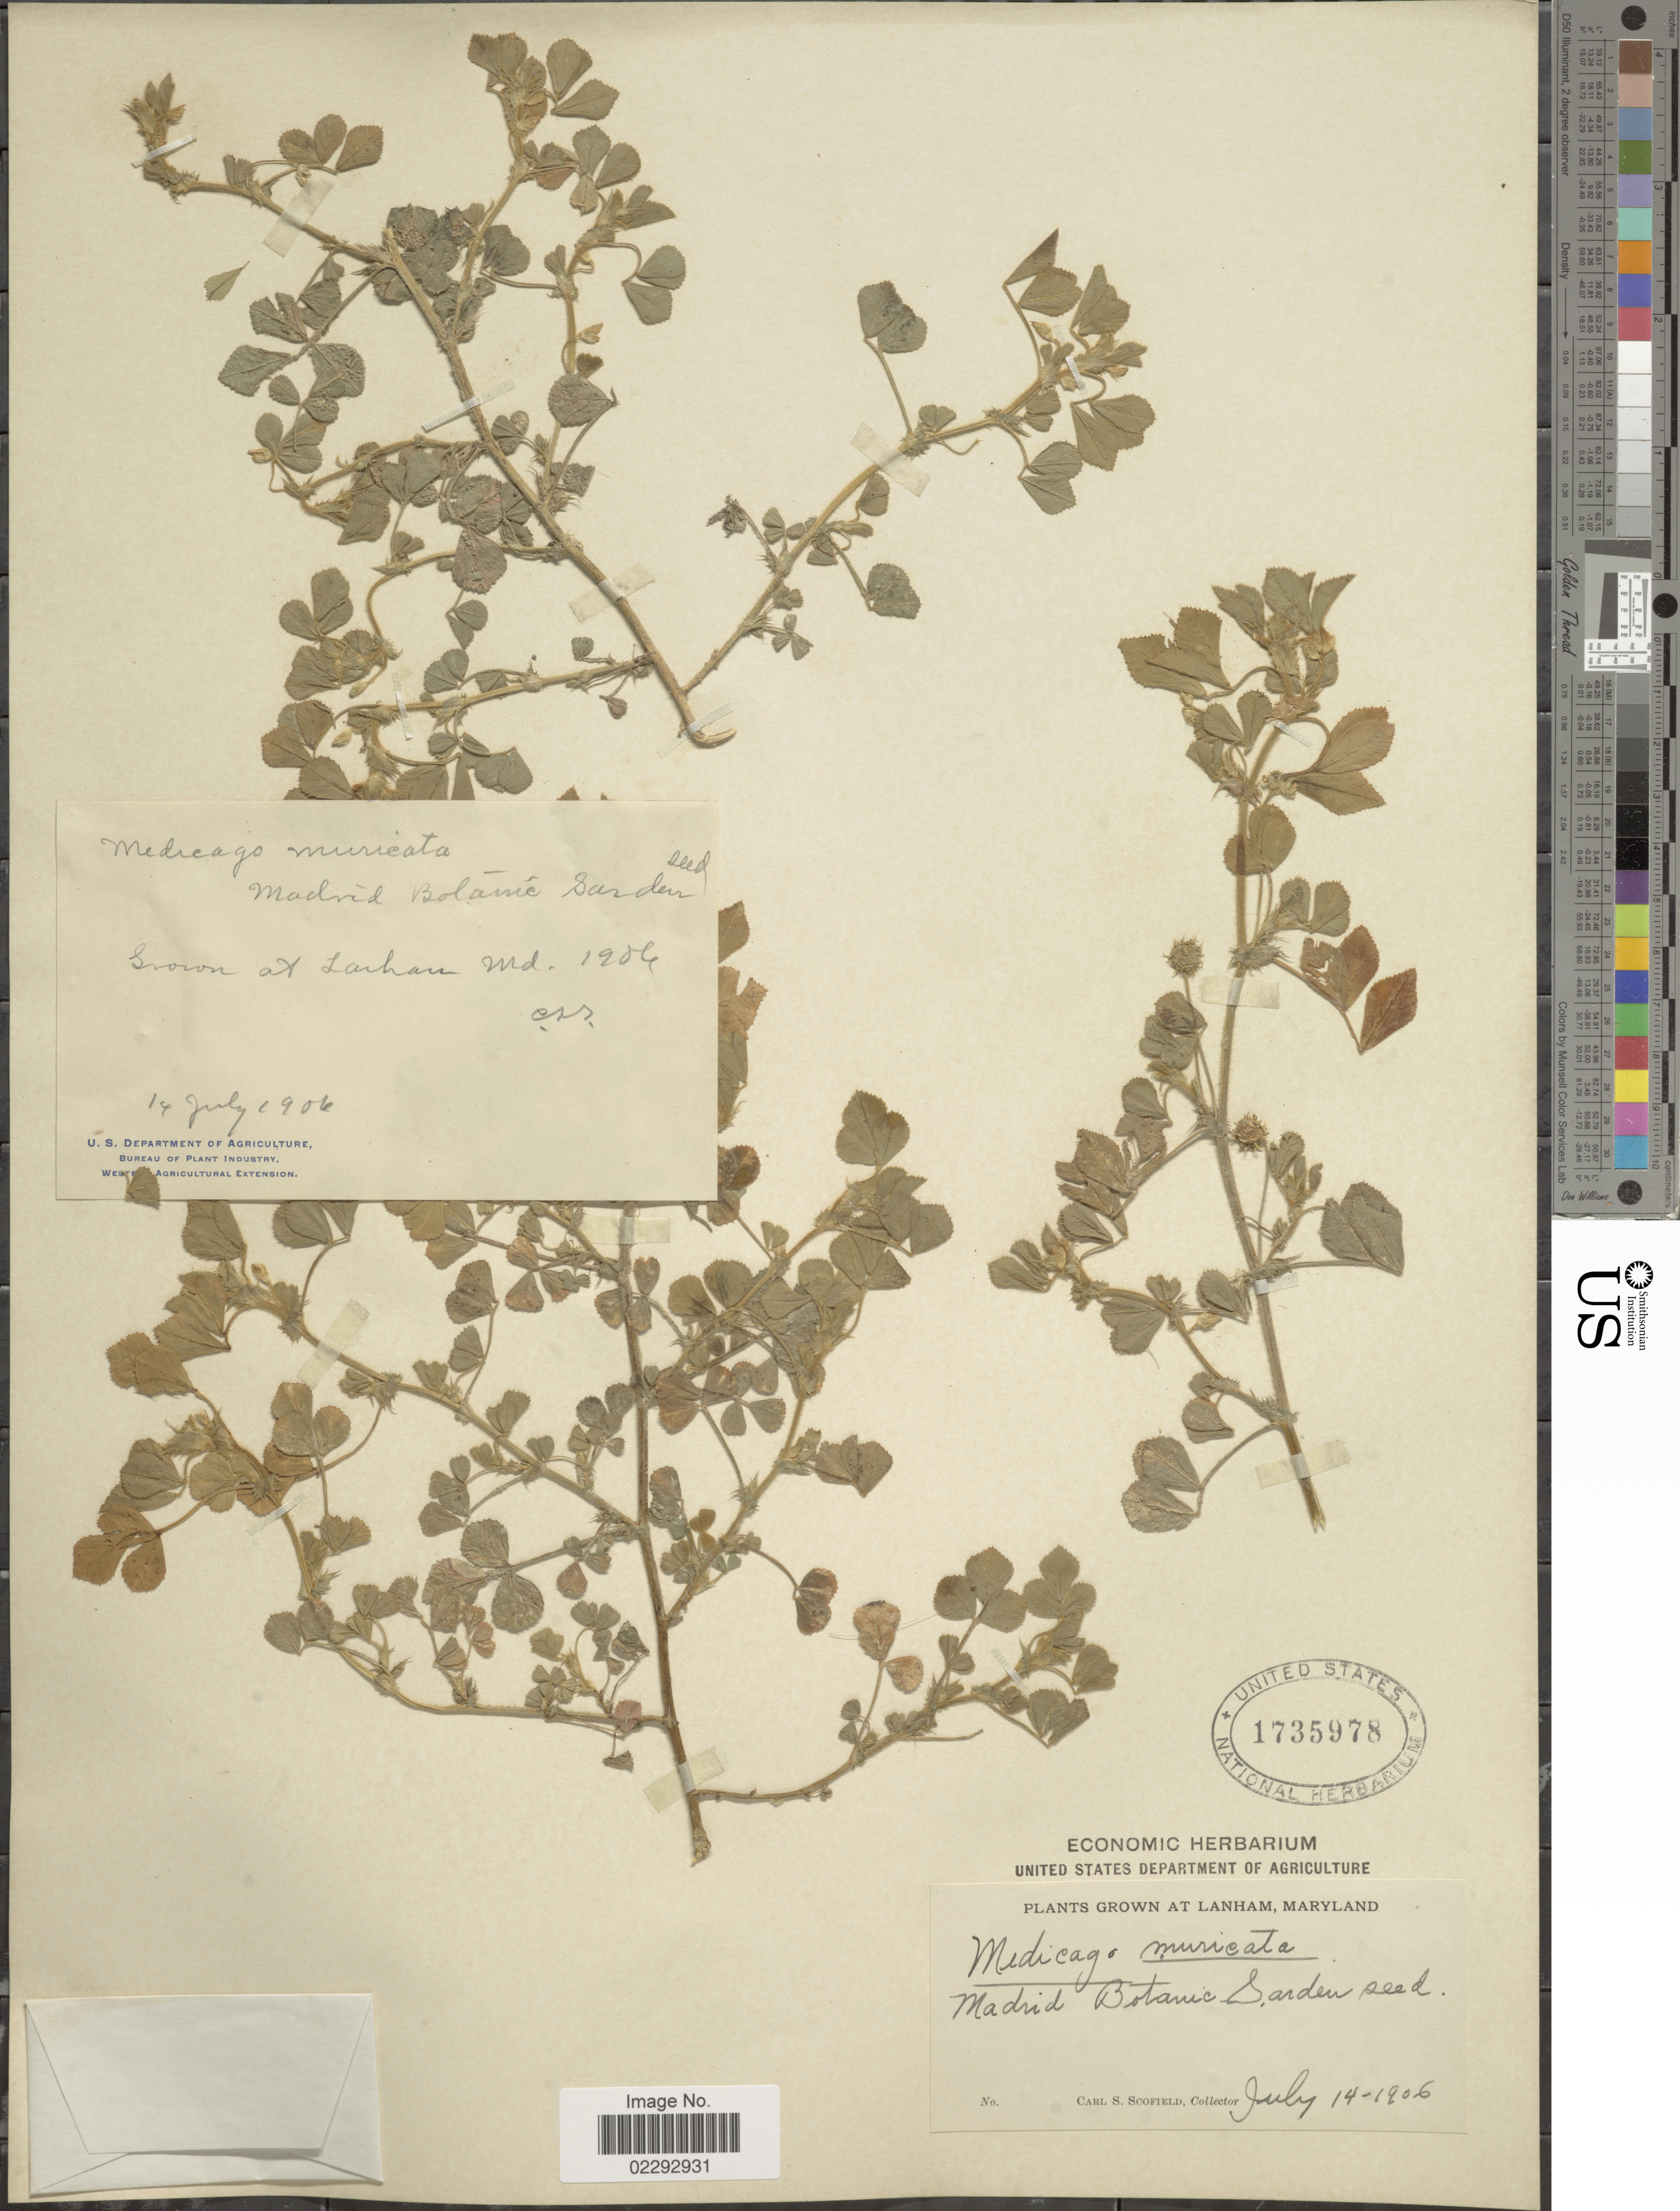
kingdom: Plantae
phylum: Tracheophyta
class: Magnoliopsida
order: Fabales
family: Fabaceae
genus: Medicago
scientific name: Medicago muricata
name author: Benth.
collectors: C. Scofield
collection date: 1906-07-14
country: United States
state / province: Maryland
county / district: Prince George's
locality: At Lanham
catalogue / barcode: US 1735978